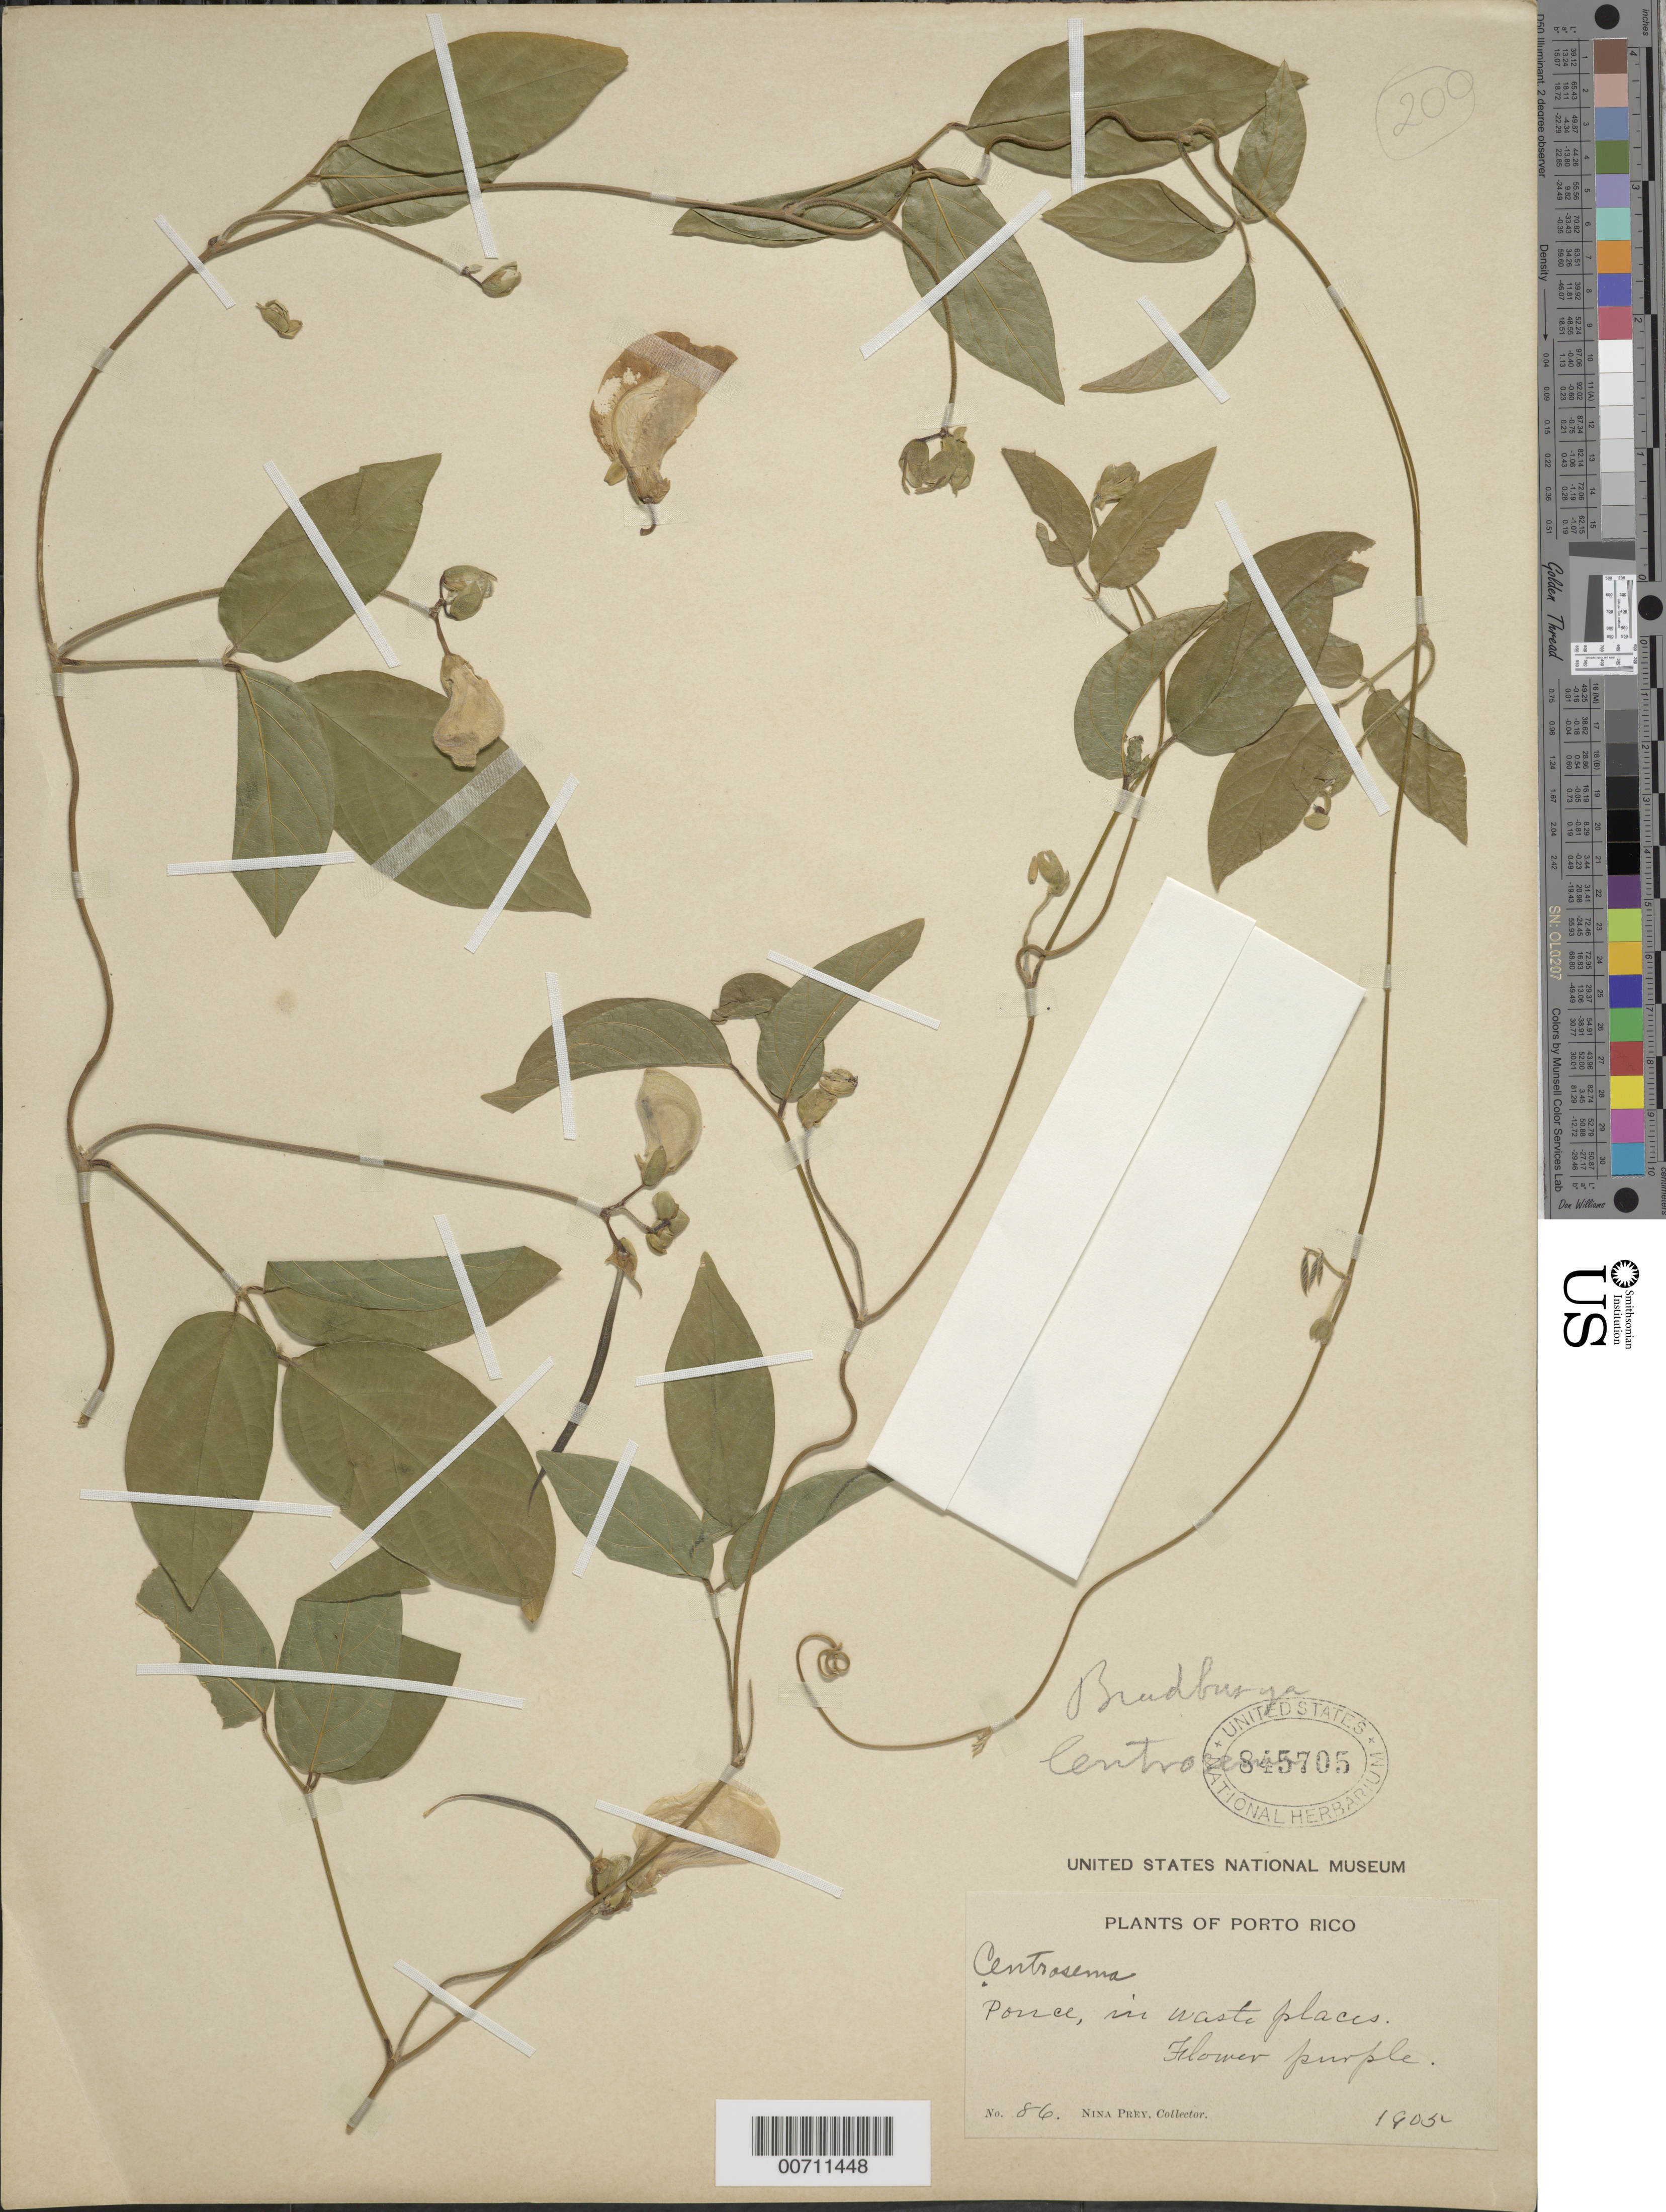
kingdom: Plantae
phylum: Tracheophyta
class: Magnoliopsida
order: Fabales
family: Fabaceae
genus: Centrosema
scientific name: Centrosema sp.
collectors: N. Prey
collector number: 86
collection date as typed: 1905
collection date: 1905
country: Puerto Rico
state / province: Ponce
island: Greater Antilles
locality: Waste places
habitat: Waste places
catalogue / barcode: US 845705